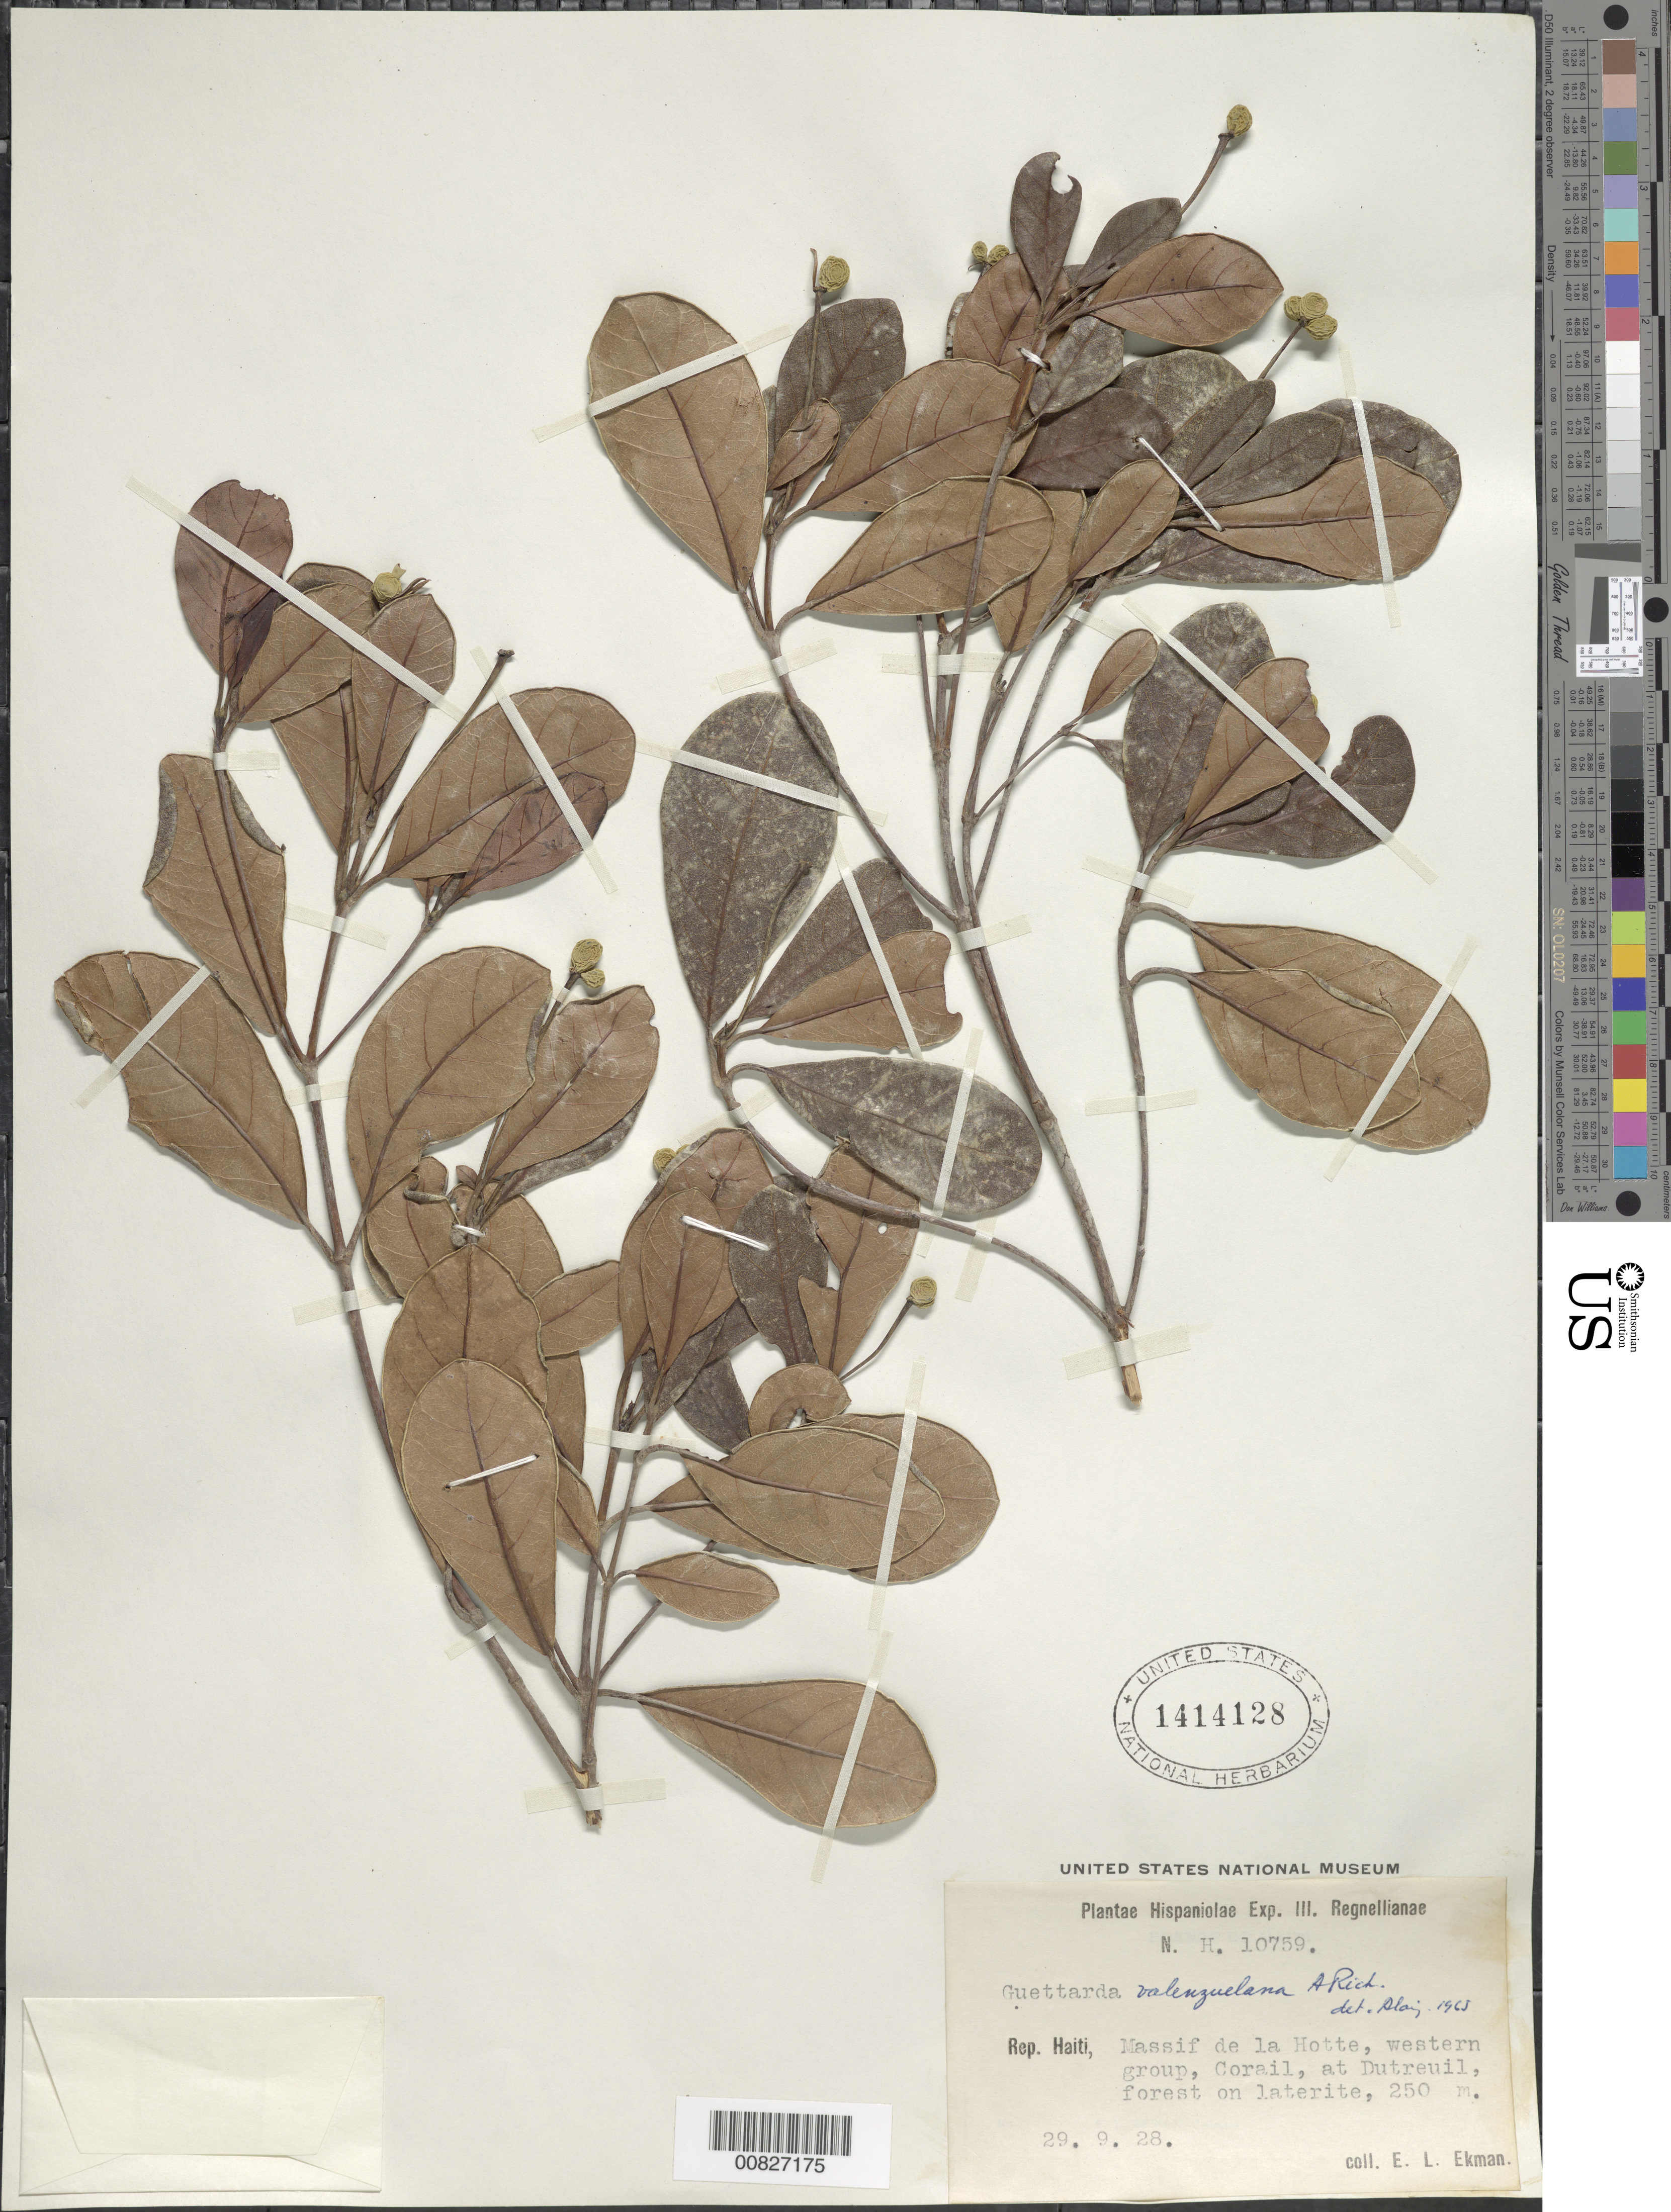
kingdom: Plantae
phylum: Tracheophyta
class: Magnoliopsida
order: Gentianales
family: Rubiaceae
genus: Guettarda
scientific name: Guettarda valenzuelana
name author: A. Rich.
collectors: E. L. Ekman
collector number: H 10759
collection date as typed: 29 Sep 1928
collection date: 1928-09-29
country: Haiti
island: Hispaniola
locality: Massif de la Hotte, western group, Corail, at Dutreuil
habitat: Forest on laterite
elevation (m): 250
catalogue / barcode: US 1414128